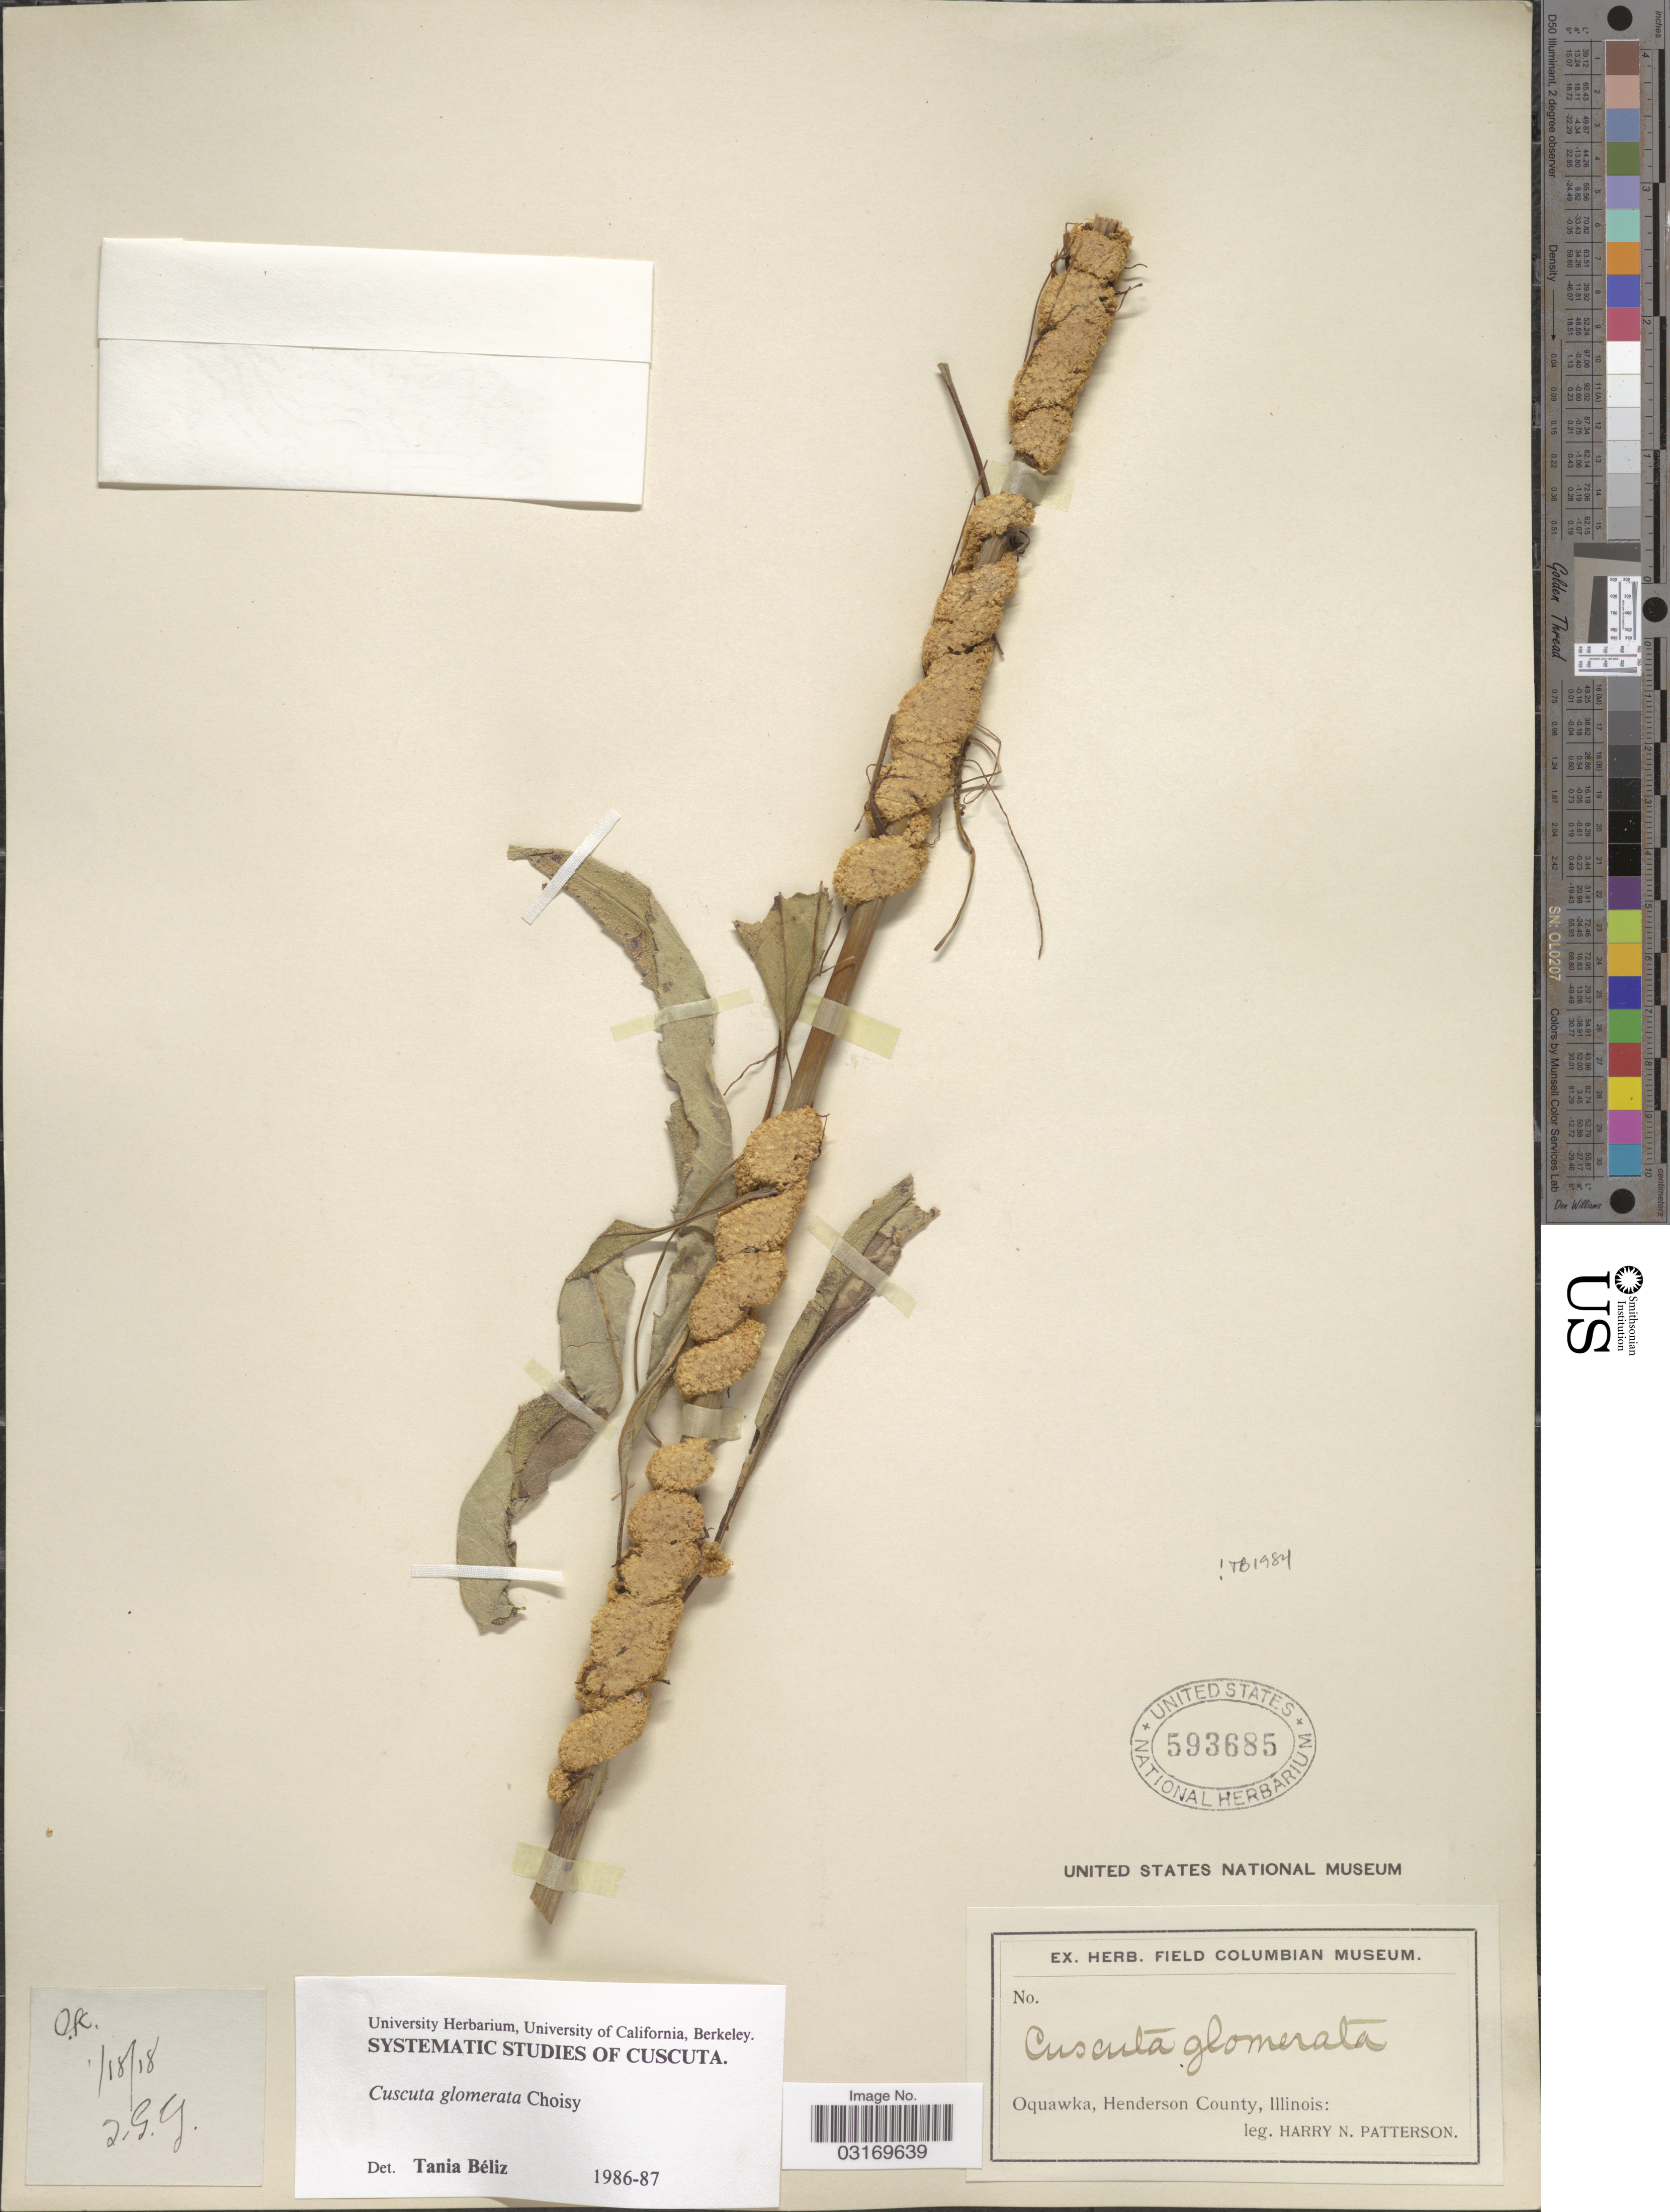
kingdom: Plantae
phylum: Tracheophyta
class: Magnoliopsida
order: Solanales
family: Convolvulaceae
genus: Cuscuta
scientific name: Cuscuta glomerata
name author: Chris.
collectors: H. N. Patterson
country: United States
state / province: Illinois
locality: Oquawka, Henderson County.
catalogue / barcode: US 593685